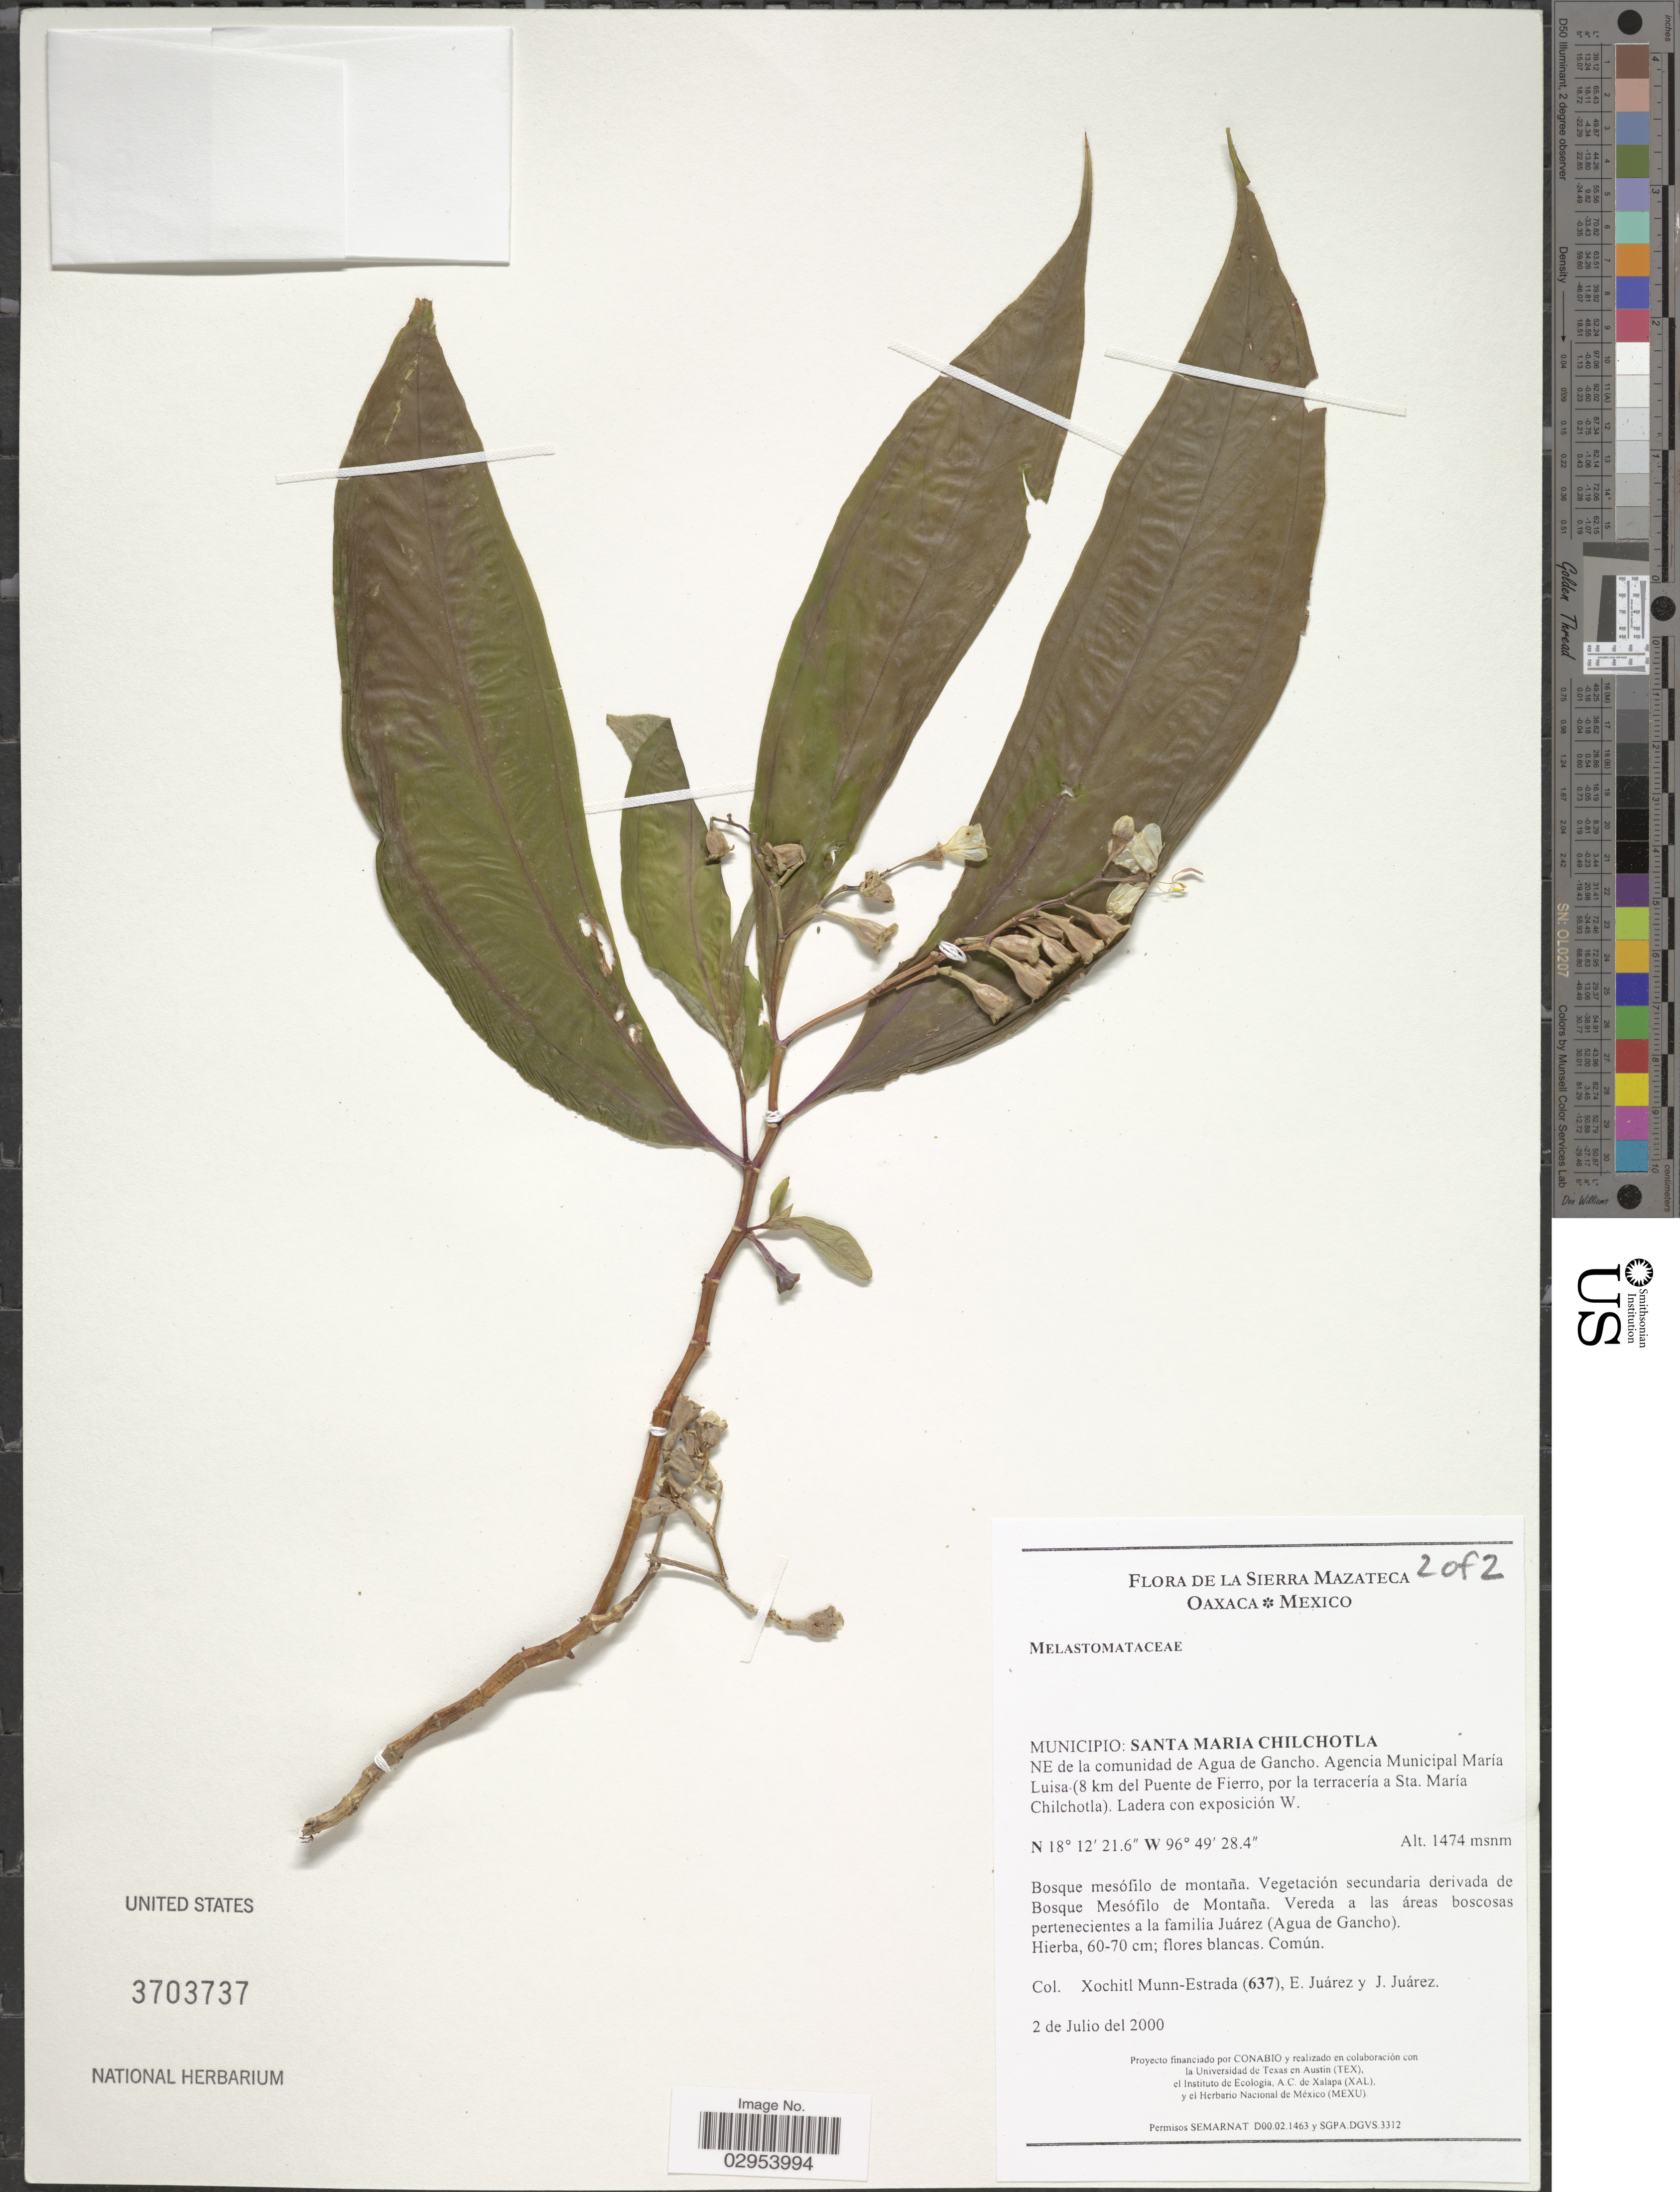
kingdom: Plantae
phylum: Tracheophyta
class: Magnoliopsida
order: Myrtales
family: Melastomataceae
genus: Topobea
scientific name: Topobea sp.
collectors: X. Munn-Estrada, E. Juarez & J. Juarez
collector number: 637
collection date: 2000-07-02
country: Mexico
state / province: Oaxaca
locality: La Sierra Mazateca. Municipio: Santa Maria Chilchotla, NE de la comunidad de Agua de Gancho. Agencia Municipal María Luisa (8 km del Puente de Fierro, por la terracería a Sta. María Chilchotla). Ladera con exposición W.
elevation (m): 1474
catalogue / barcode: US 3703737